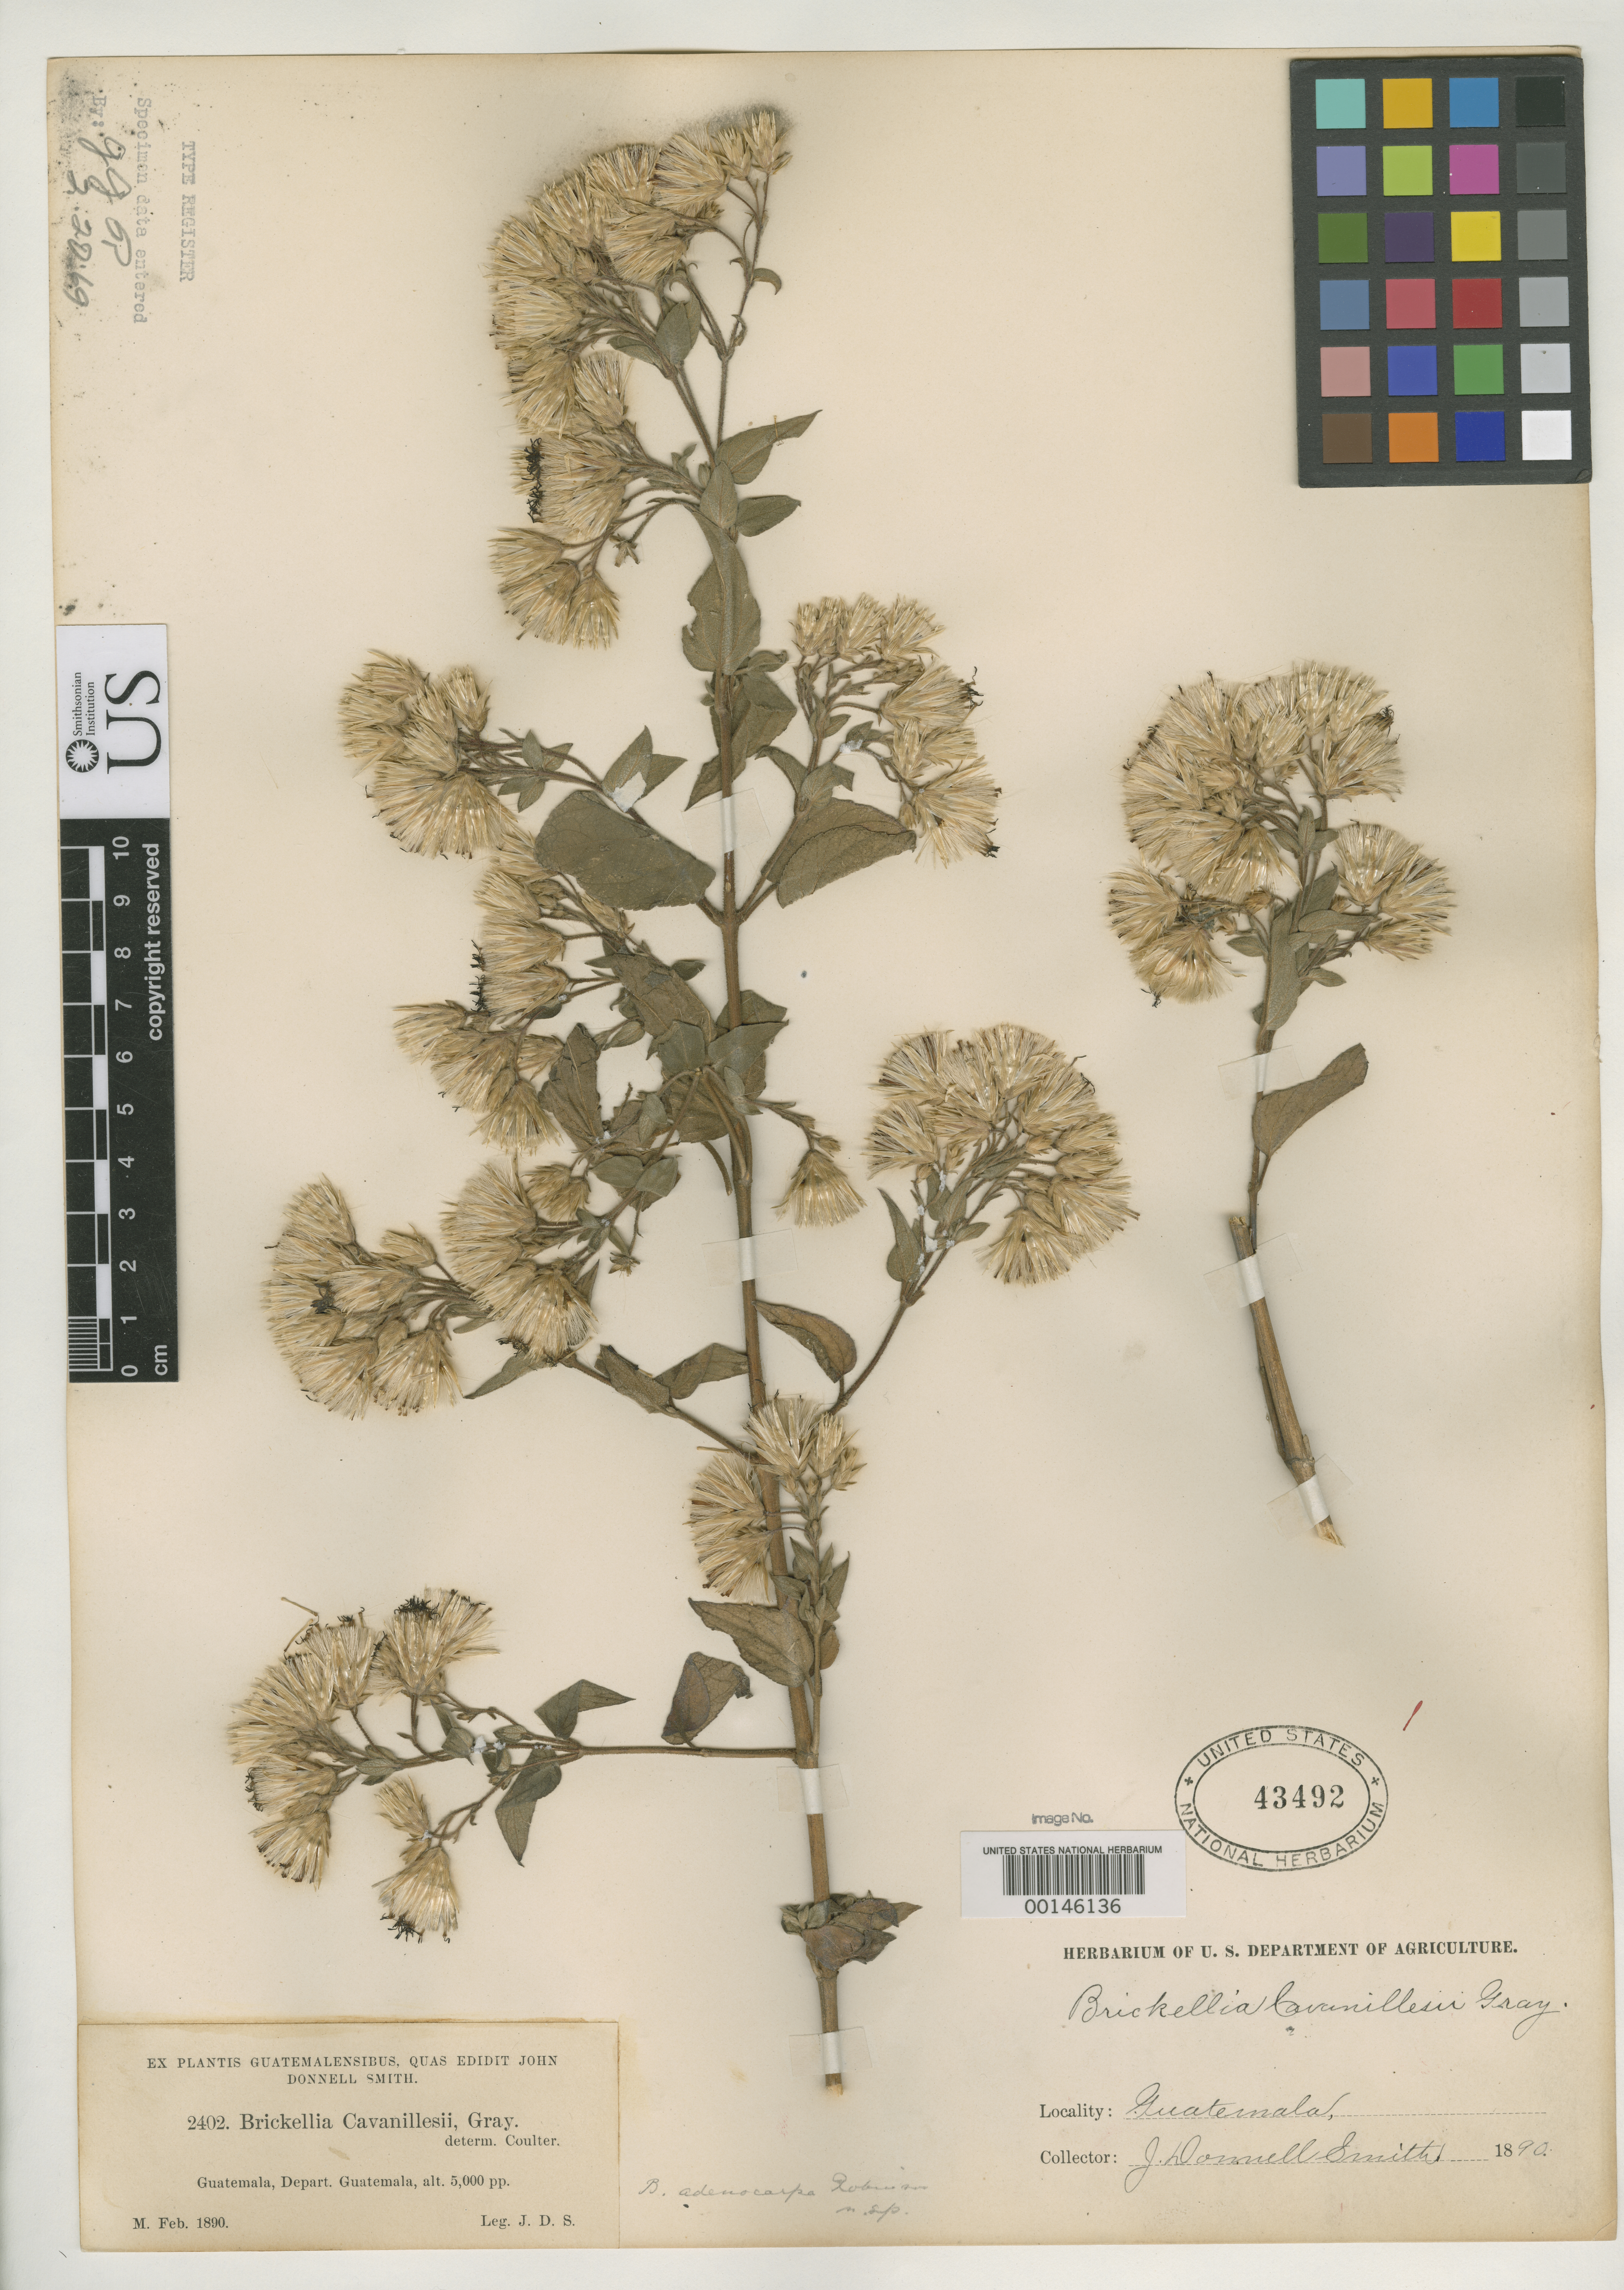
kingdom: Plantae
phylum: Tracheophyta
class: Magnoliopsida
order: Asterales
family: Asteraceae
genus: Brickellia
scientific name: Brickellia adenocarpa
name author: B.L. Rob.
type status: Type Collection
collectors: J. Donnell Smith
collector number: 2402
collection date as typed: Feb 1890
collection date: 1890-02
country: Guatemala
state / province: Guatemala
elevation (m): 1525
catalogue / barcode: US 43492